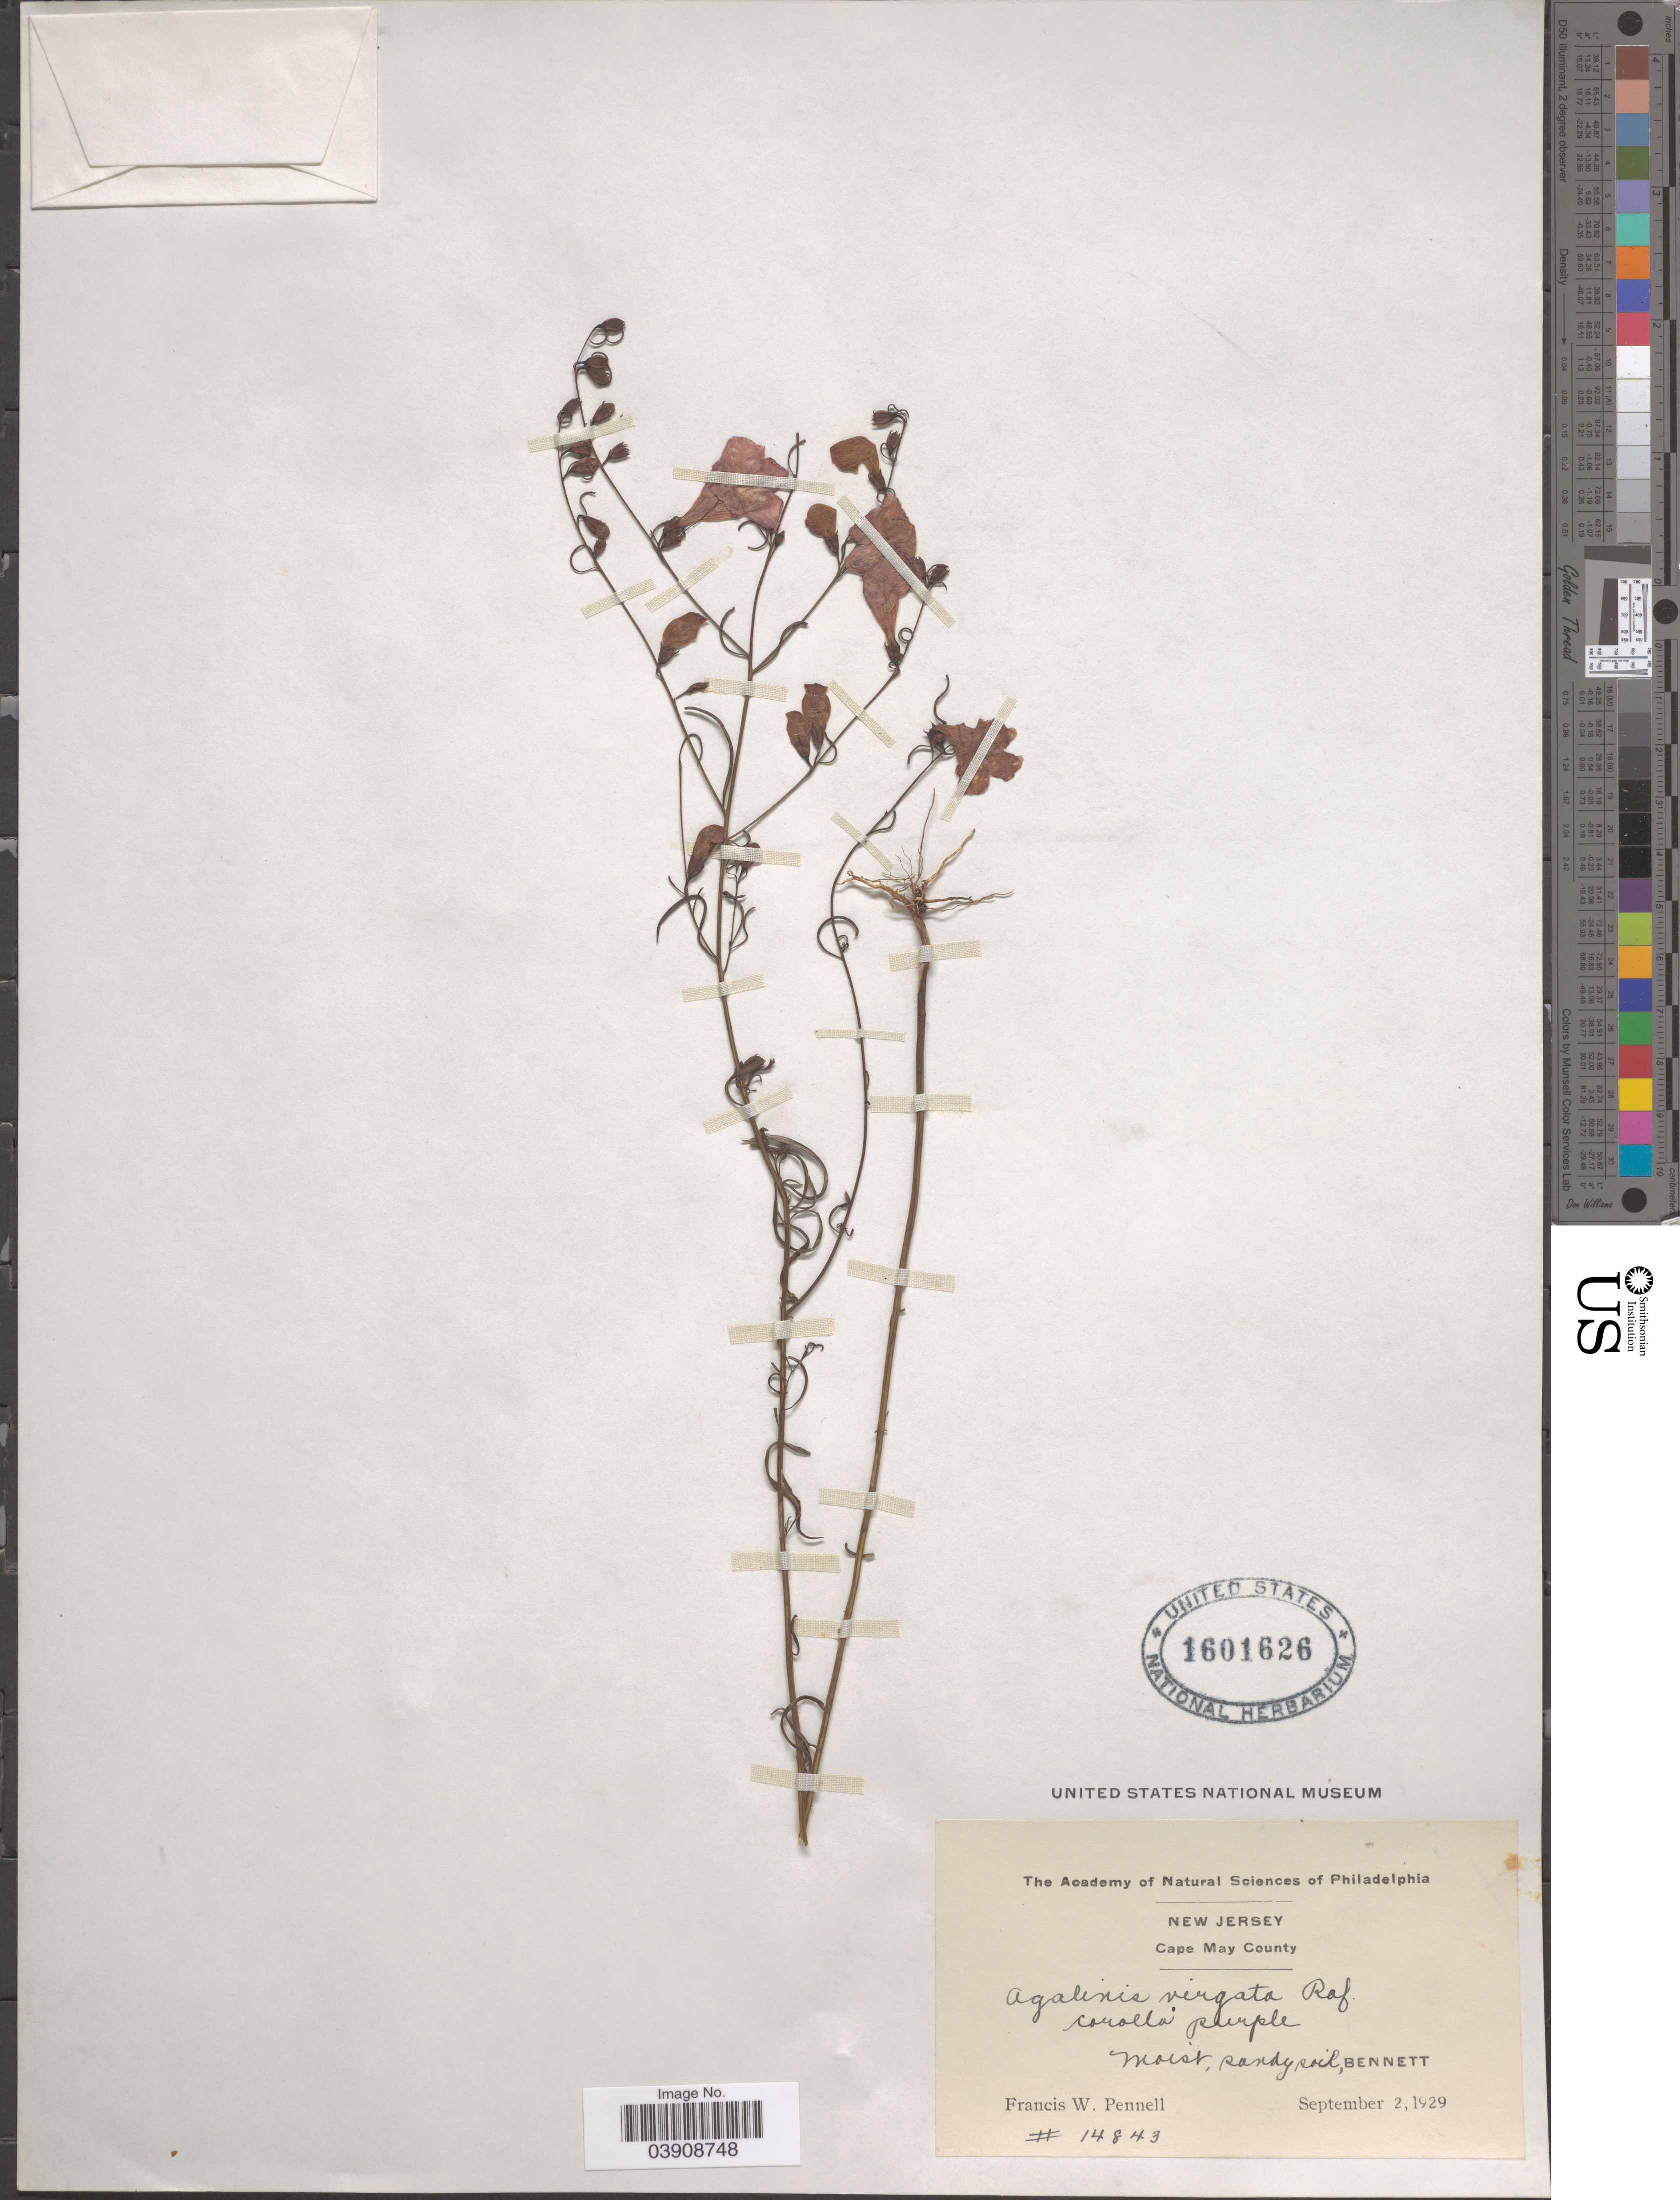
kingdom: Plantae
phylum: Tracheophyta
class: Magnoliopsida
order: Lamiales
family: Orobanchaceae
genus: Agalinis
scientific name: Agalinis virgata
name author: Raf.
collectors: F. W. Pennell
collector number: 14843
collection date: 1929-09-02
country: United States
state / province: New Jersey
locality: Cape May County. Moist, sandy soil, Bennett.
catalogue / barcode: US 1601626